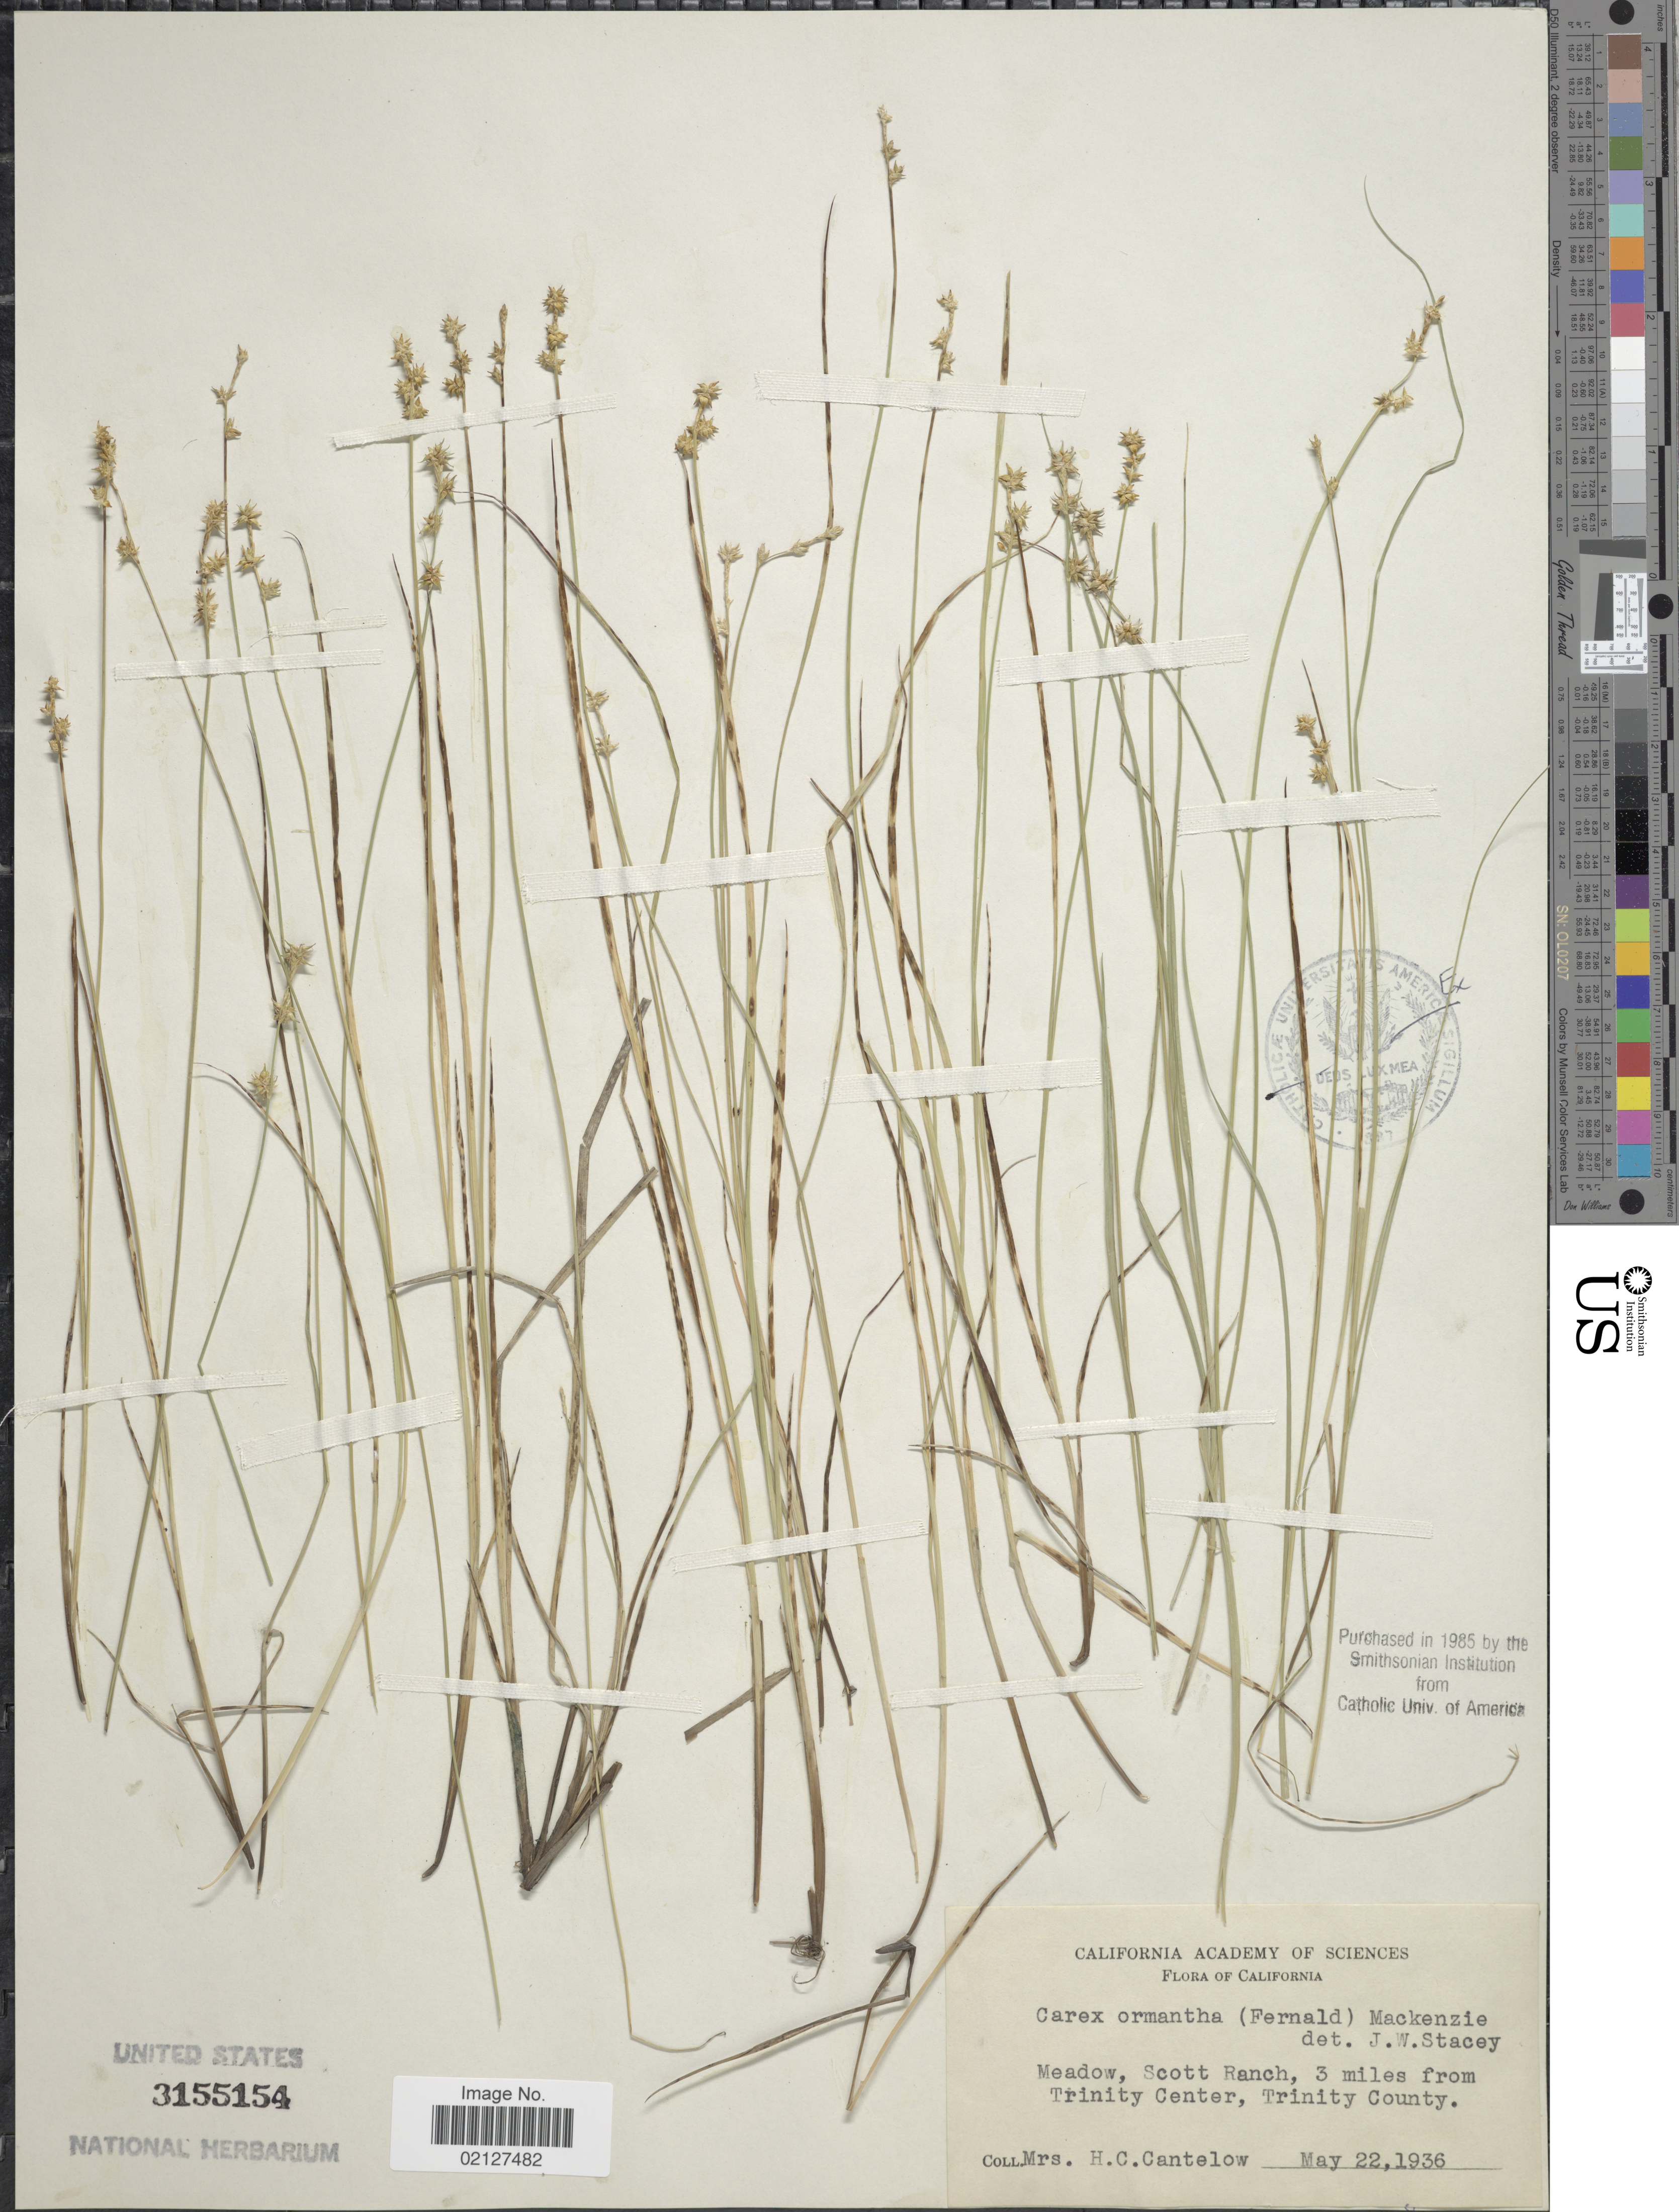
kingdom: Plantae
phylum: Tracheophyta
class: Liliopsida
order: Poales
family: Cyperaceae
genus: Carex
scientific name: Carex echinata subsp. echinata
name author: Murray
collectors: H. Cantelow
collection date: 1936-05-22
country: United States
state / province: California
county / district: Trinity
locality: Meadow, Scott Ranch, 3 miles from Trinity Center, Trinity County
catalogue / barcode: US 3155154